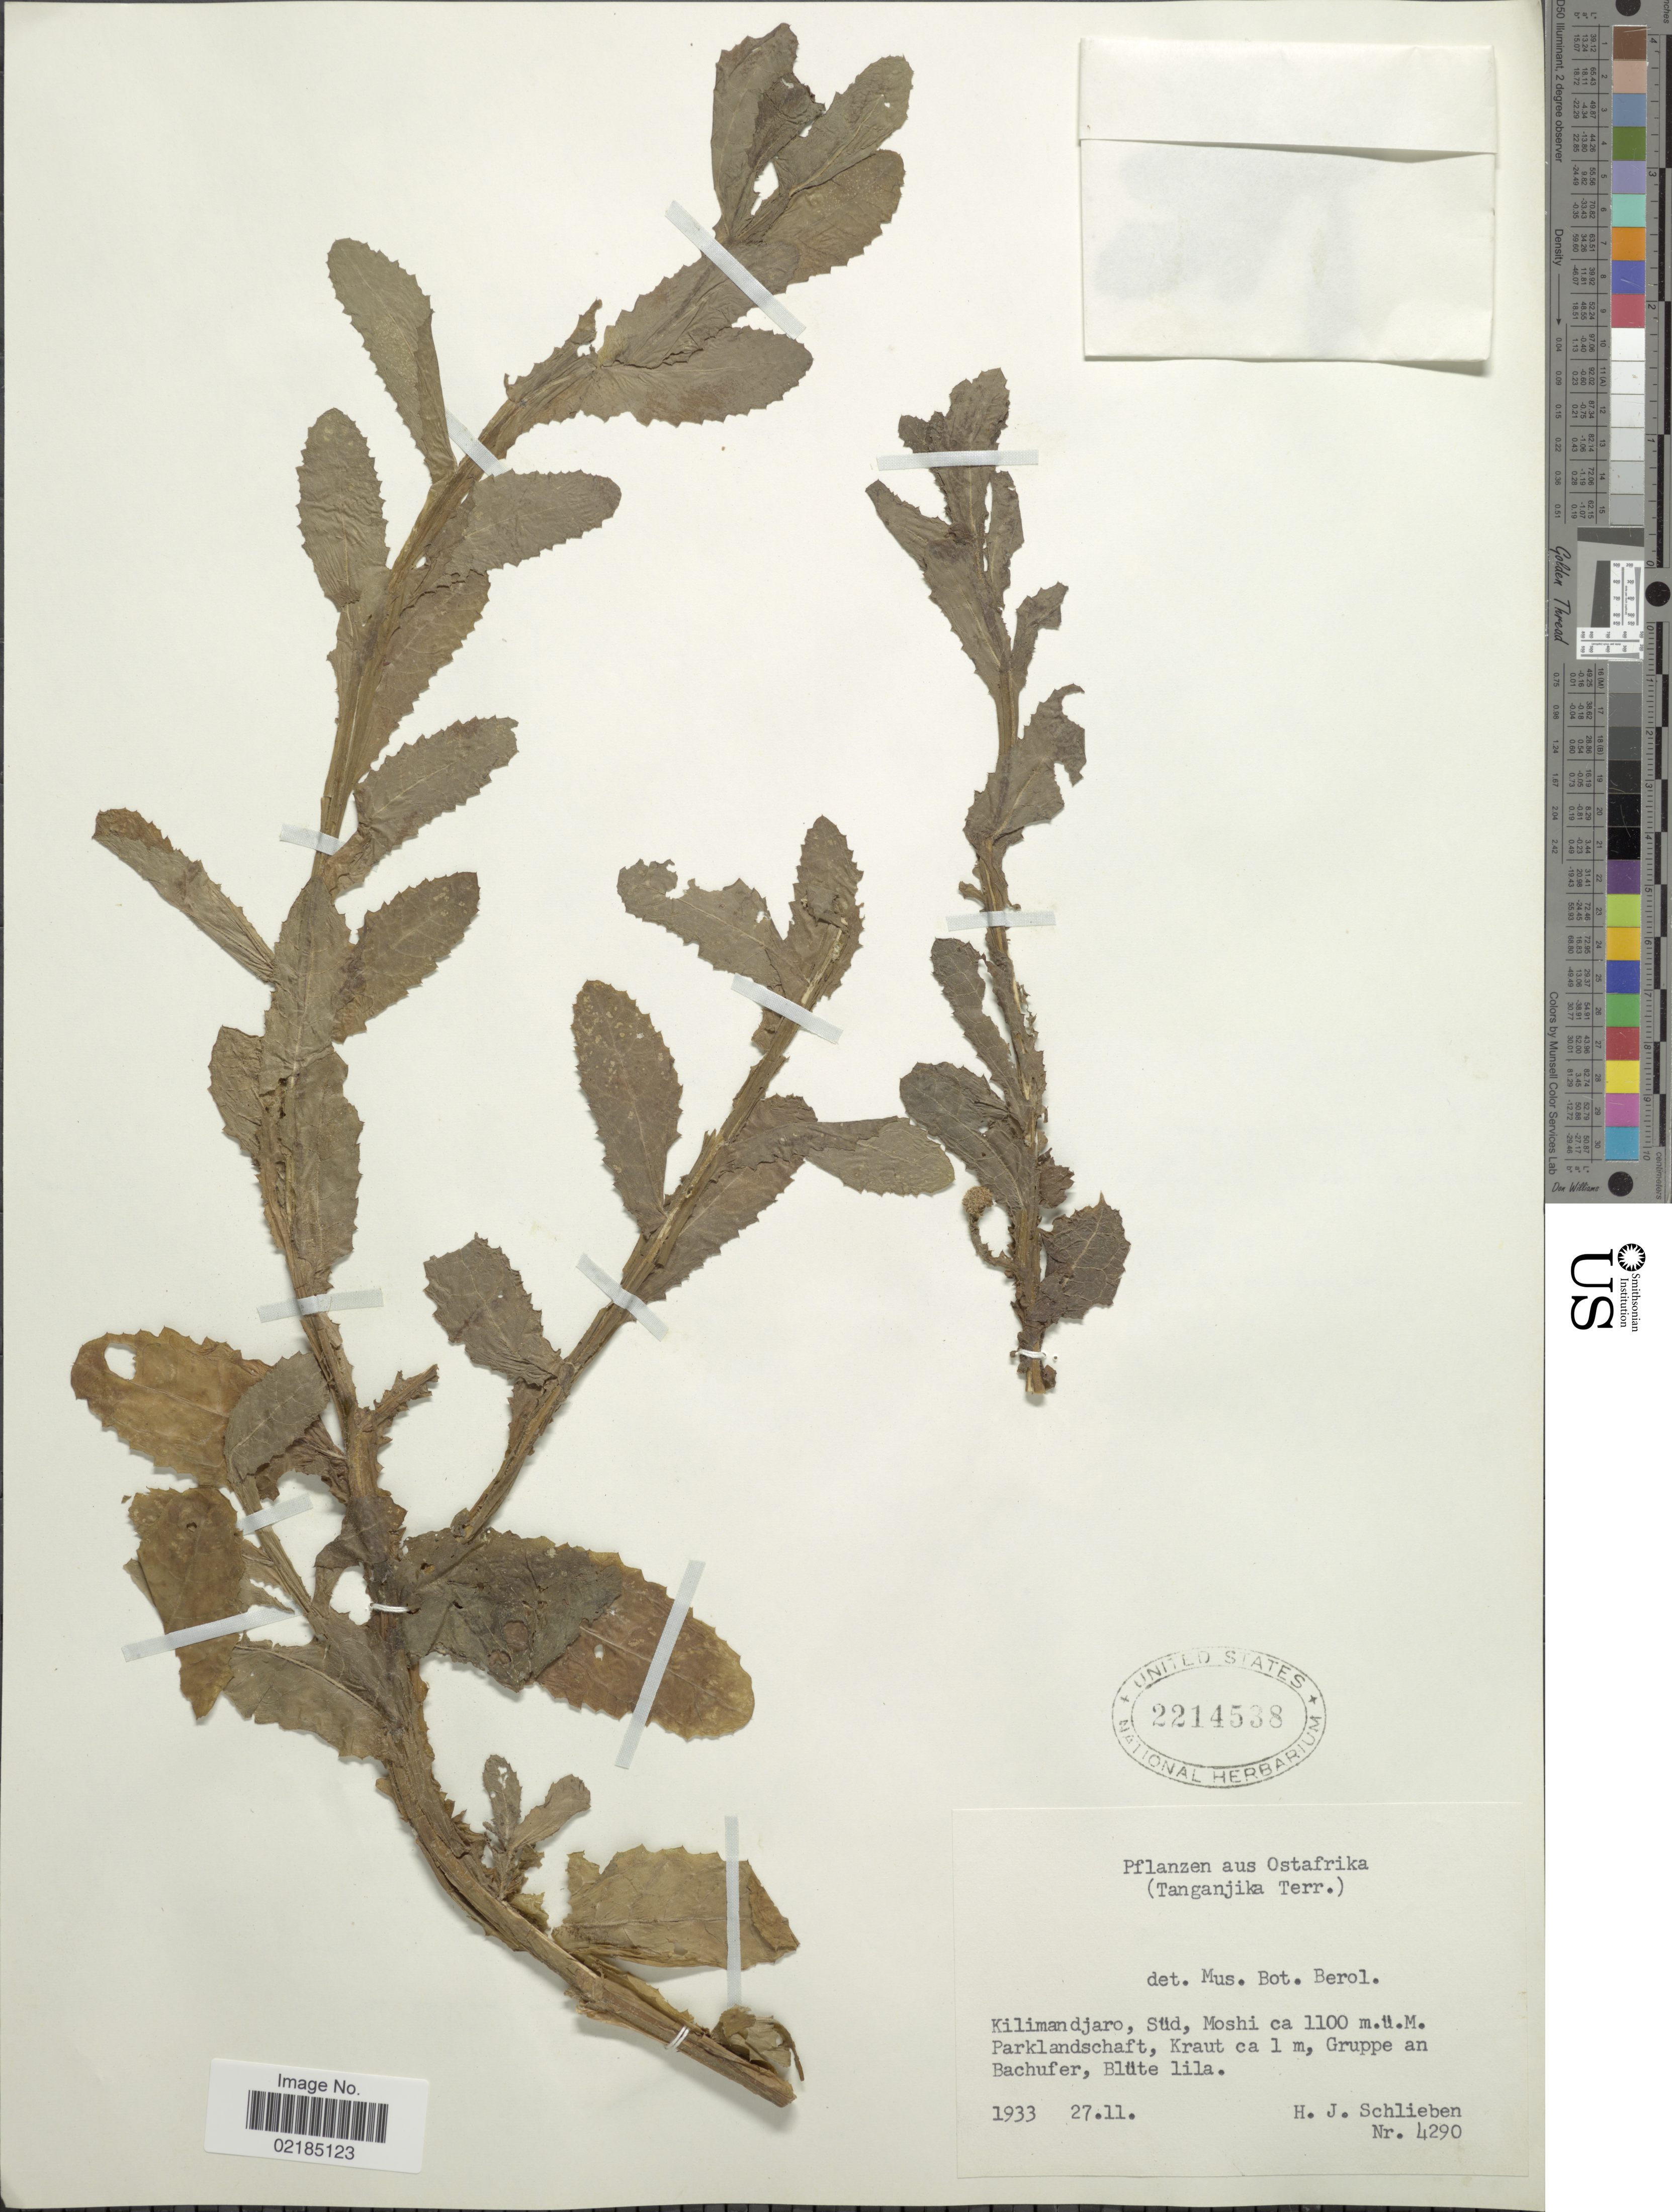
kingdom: Plantae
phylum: Tracheophyta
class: Magnoliopsida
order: Asterales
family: Asteraceae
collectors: H. J. Schlieben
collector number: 4290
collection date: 1933-11-27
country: Tanzania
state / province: Kilimanjaro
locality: Ostafrika. (Tanganjika Terr.). Kilimandjaro, Süd, Moshi, Parklandschaft, Kraut ca 1 m, Gruppe an Bachufer, Blüte lila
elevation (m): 1100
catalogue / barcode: US 2214538